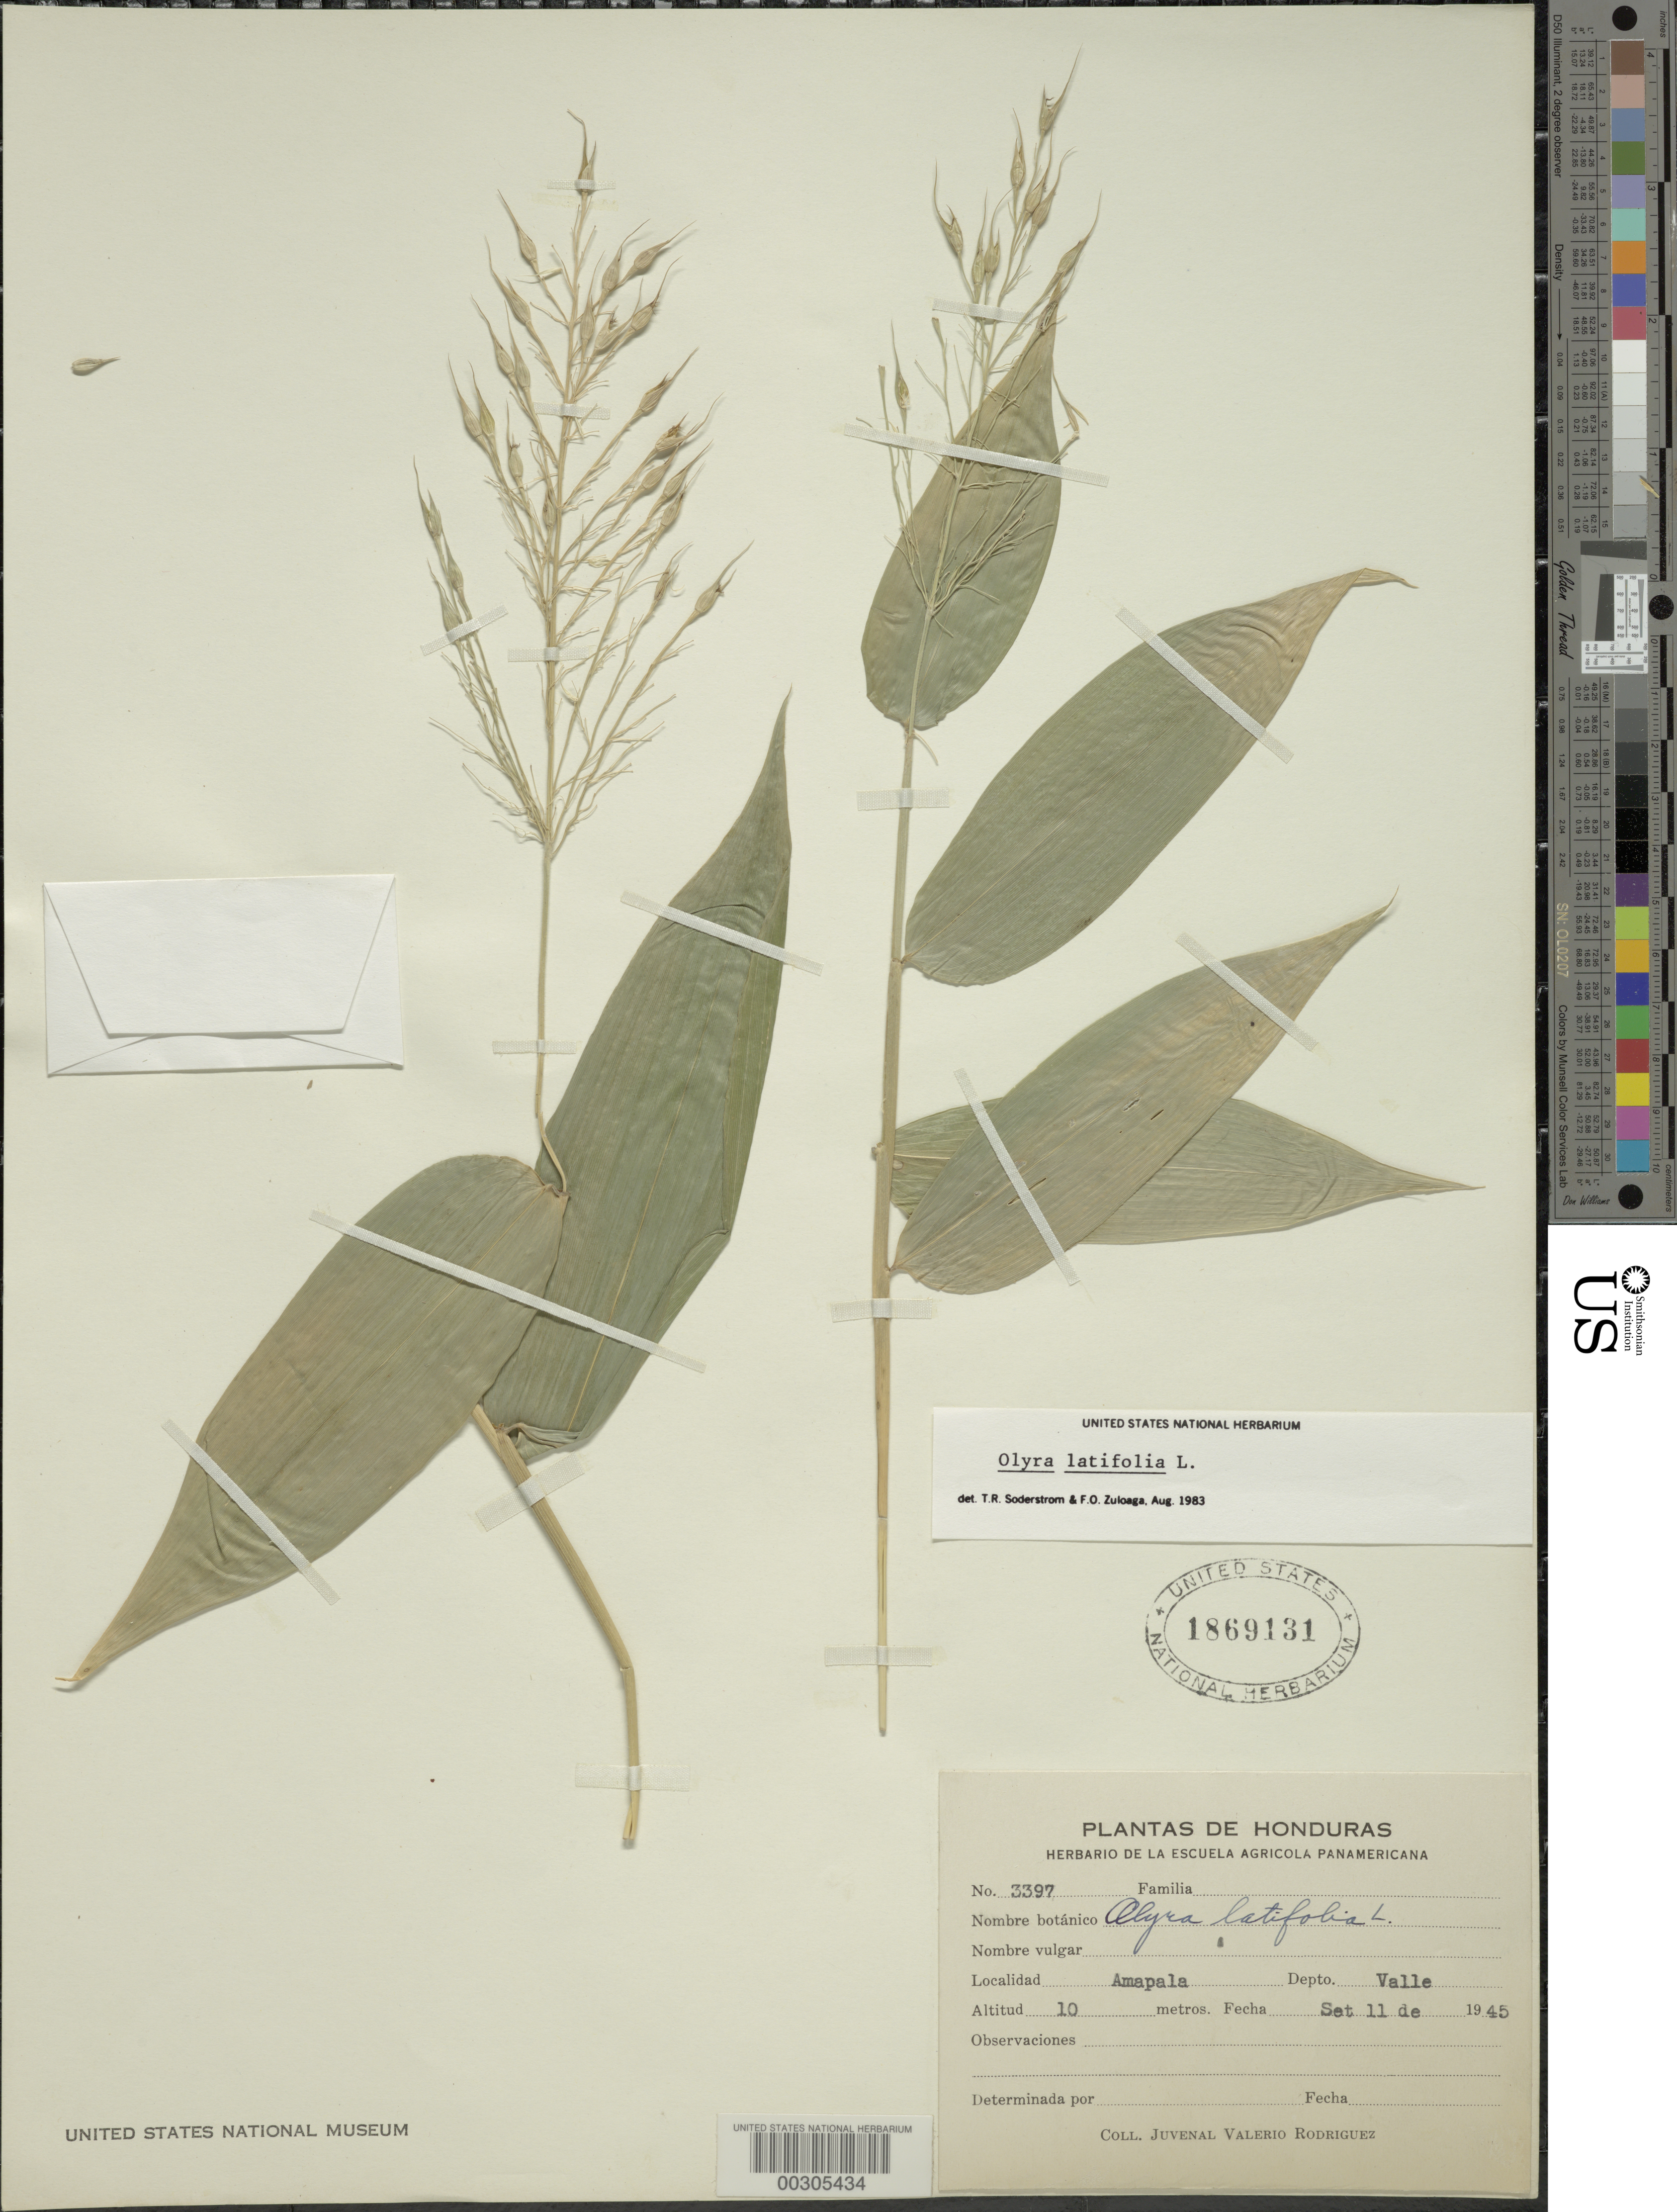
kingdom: Plantae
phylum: Tracheophyta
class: Liliopsida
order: Poales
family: Poaceae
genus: Olyra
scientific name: Olyra latifolia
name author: L.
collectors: J. Valerio R.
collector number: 3397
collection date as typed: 11 Sep 1945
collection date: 1945-09-11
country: Honduras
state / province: Valle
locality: Amapala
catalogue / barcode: US 1869131